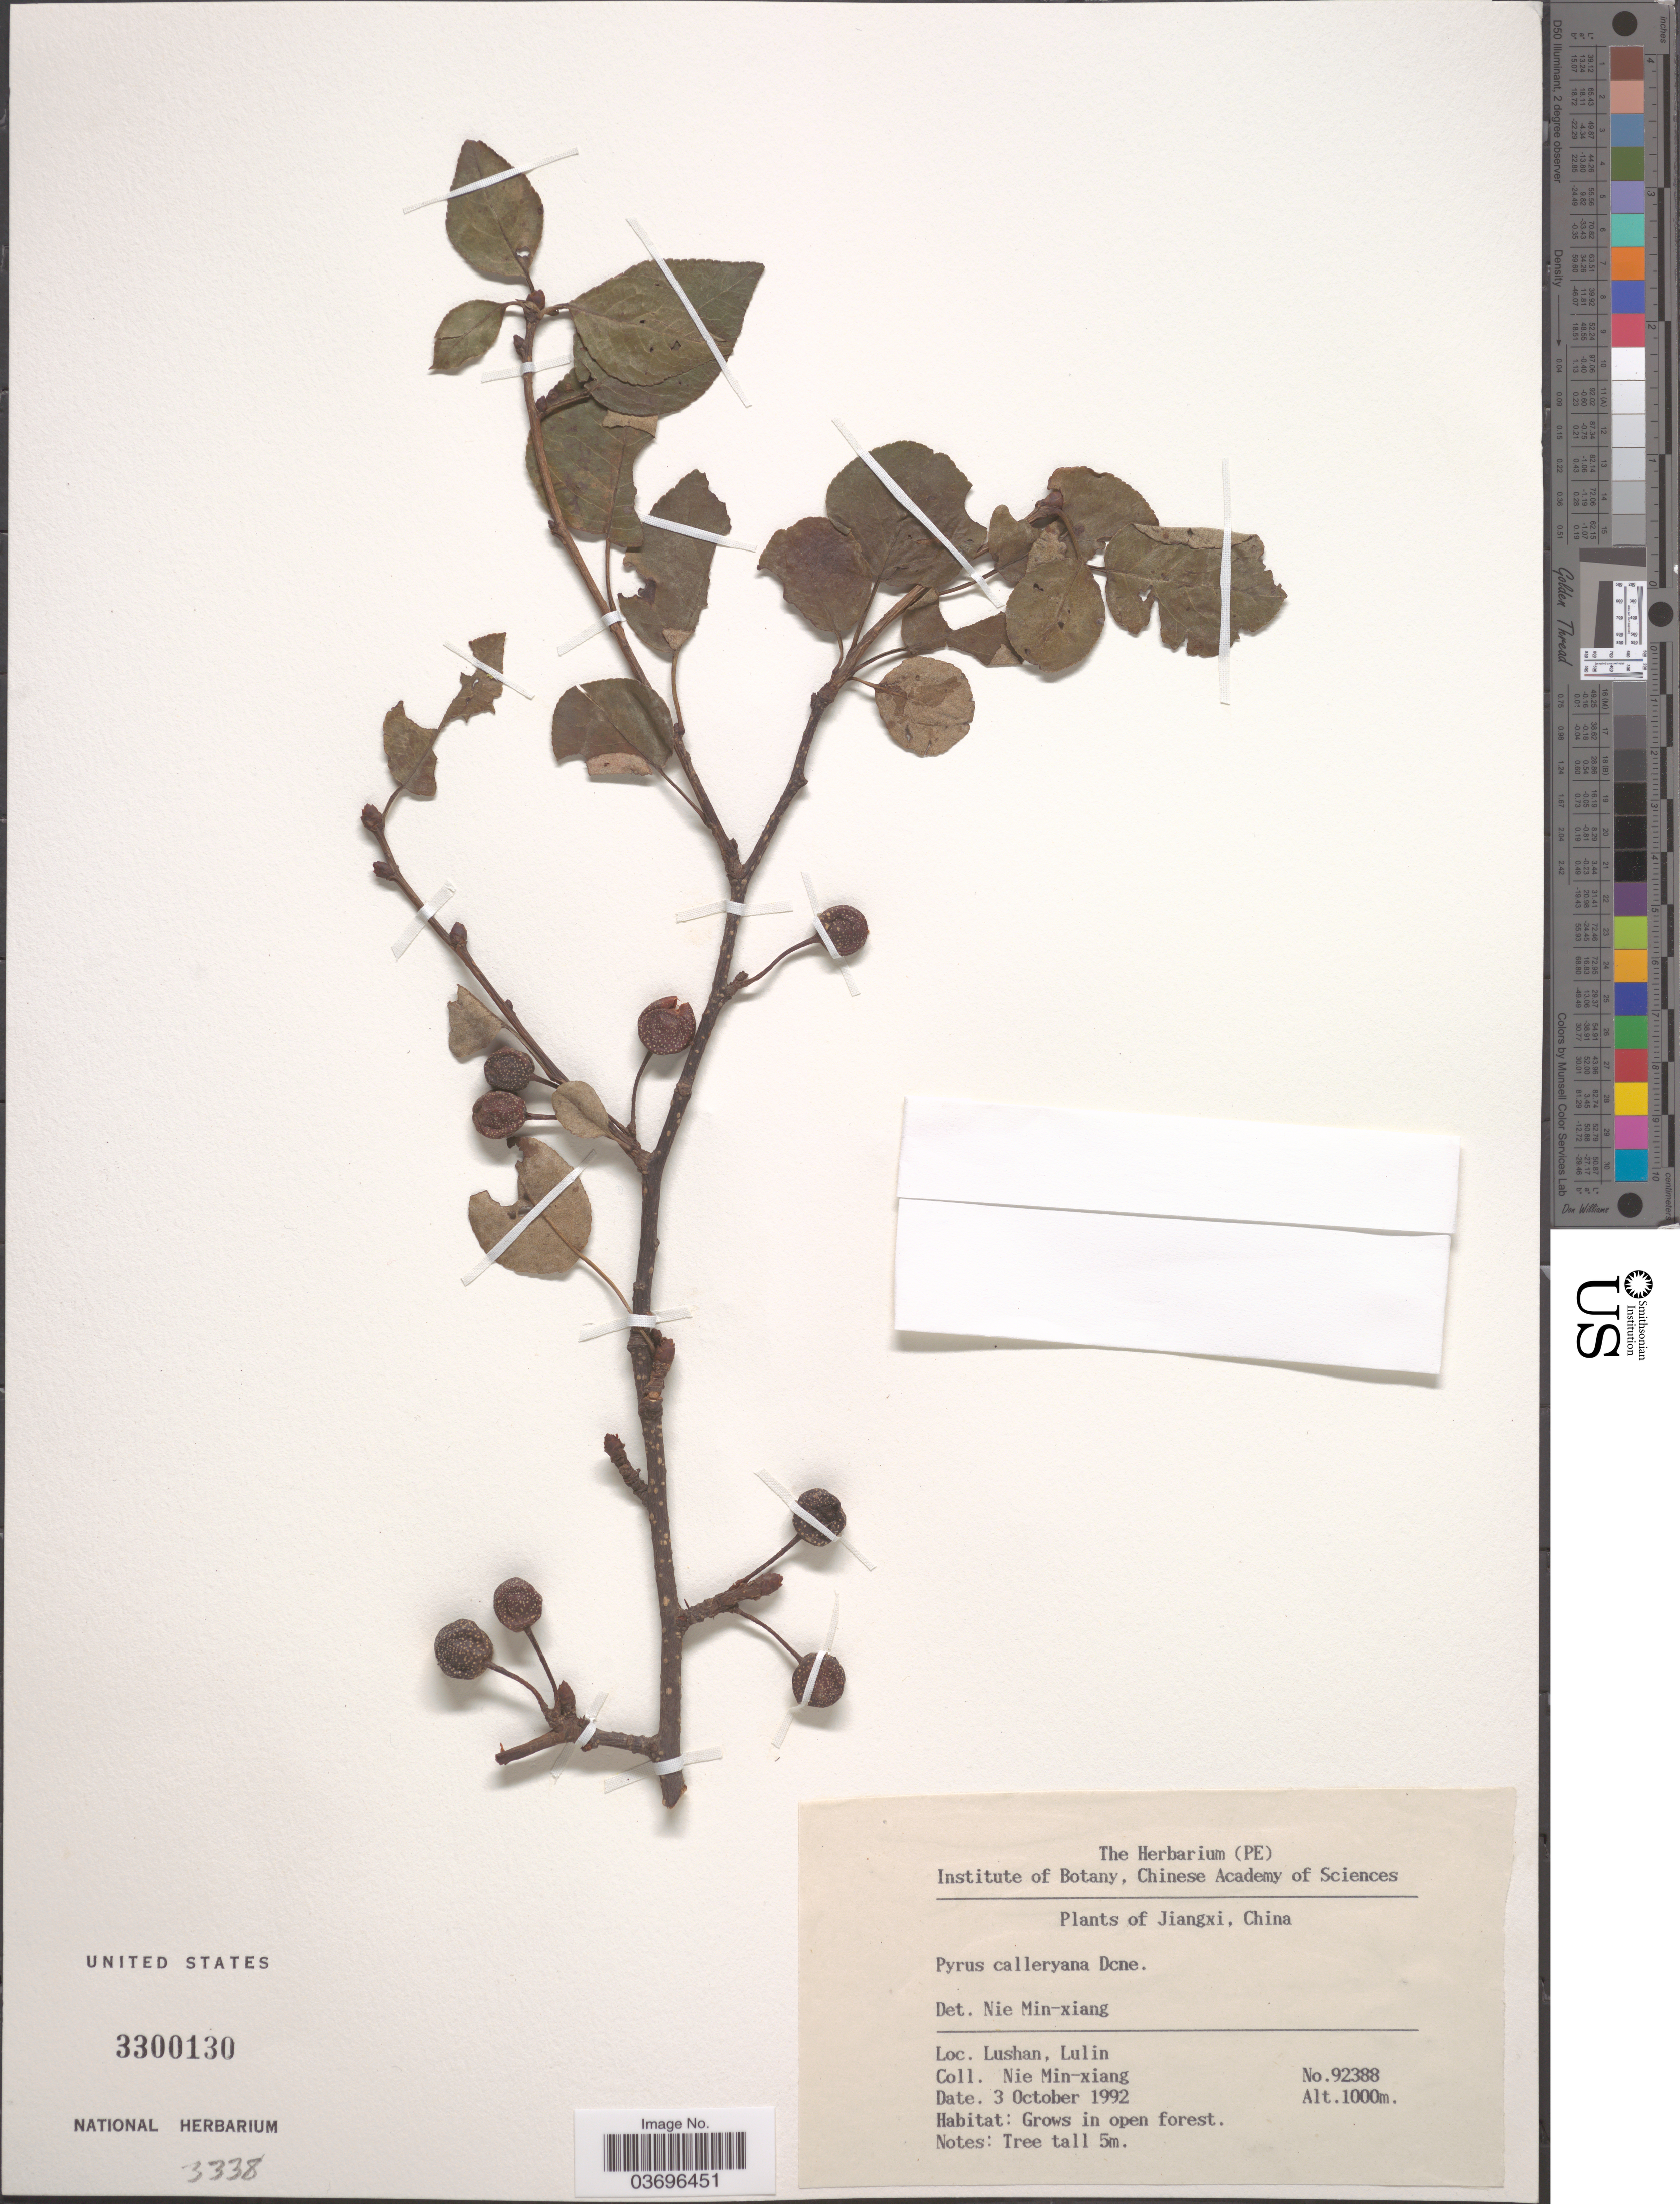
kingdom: Plantae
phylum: Tracheophyta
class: Magnoliopsida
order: Rosales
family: Rosaceae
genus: Pyrus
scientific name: Pyrus calleryana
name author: Decne.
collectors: M. Nie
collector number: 92388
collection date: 1992-10-03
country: China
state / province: Jiangxi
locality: Lushan, Lulin.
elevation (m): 1000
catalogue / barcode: US 3300130